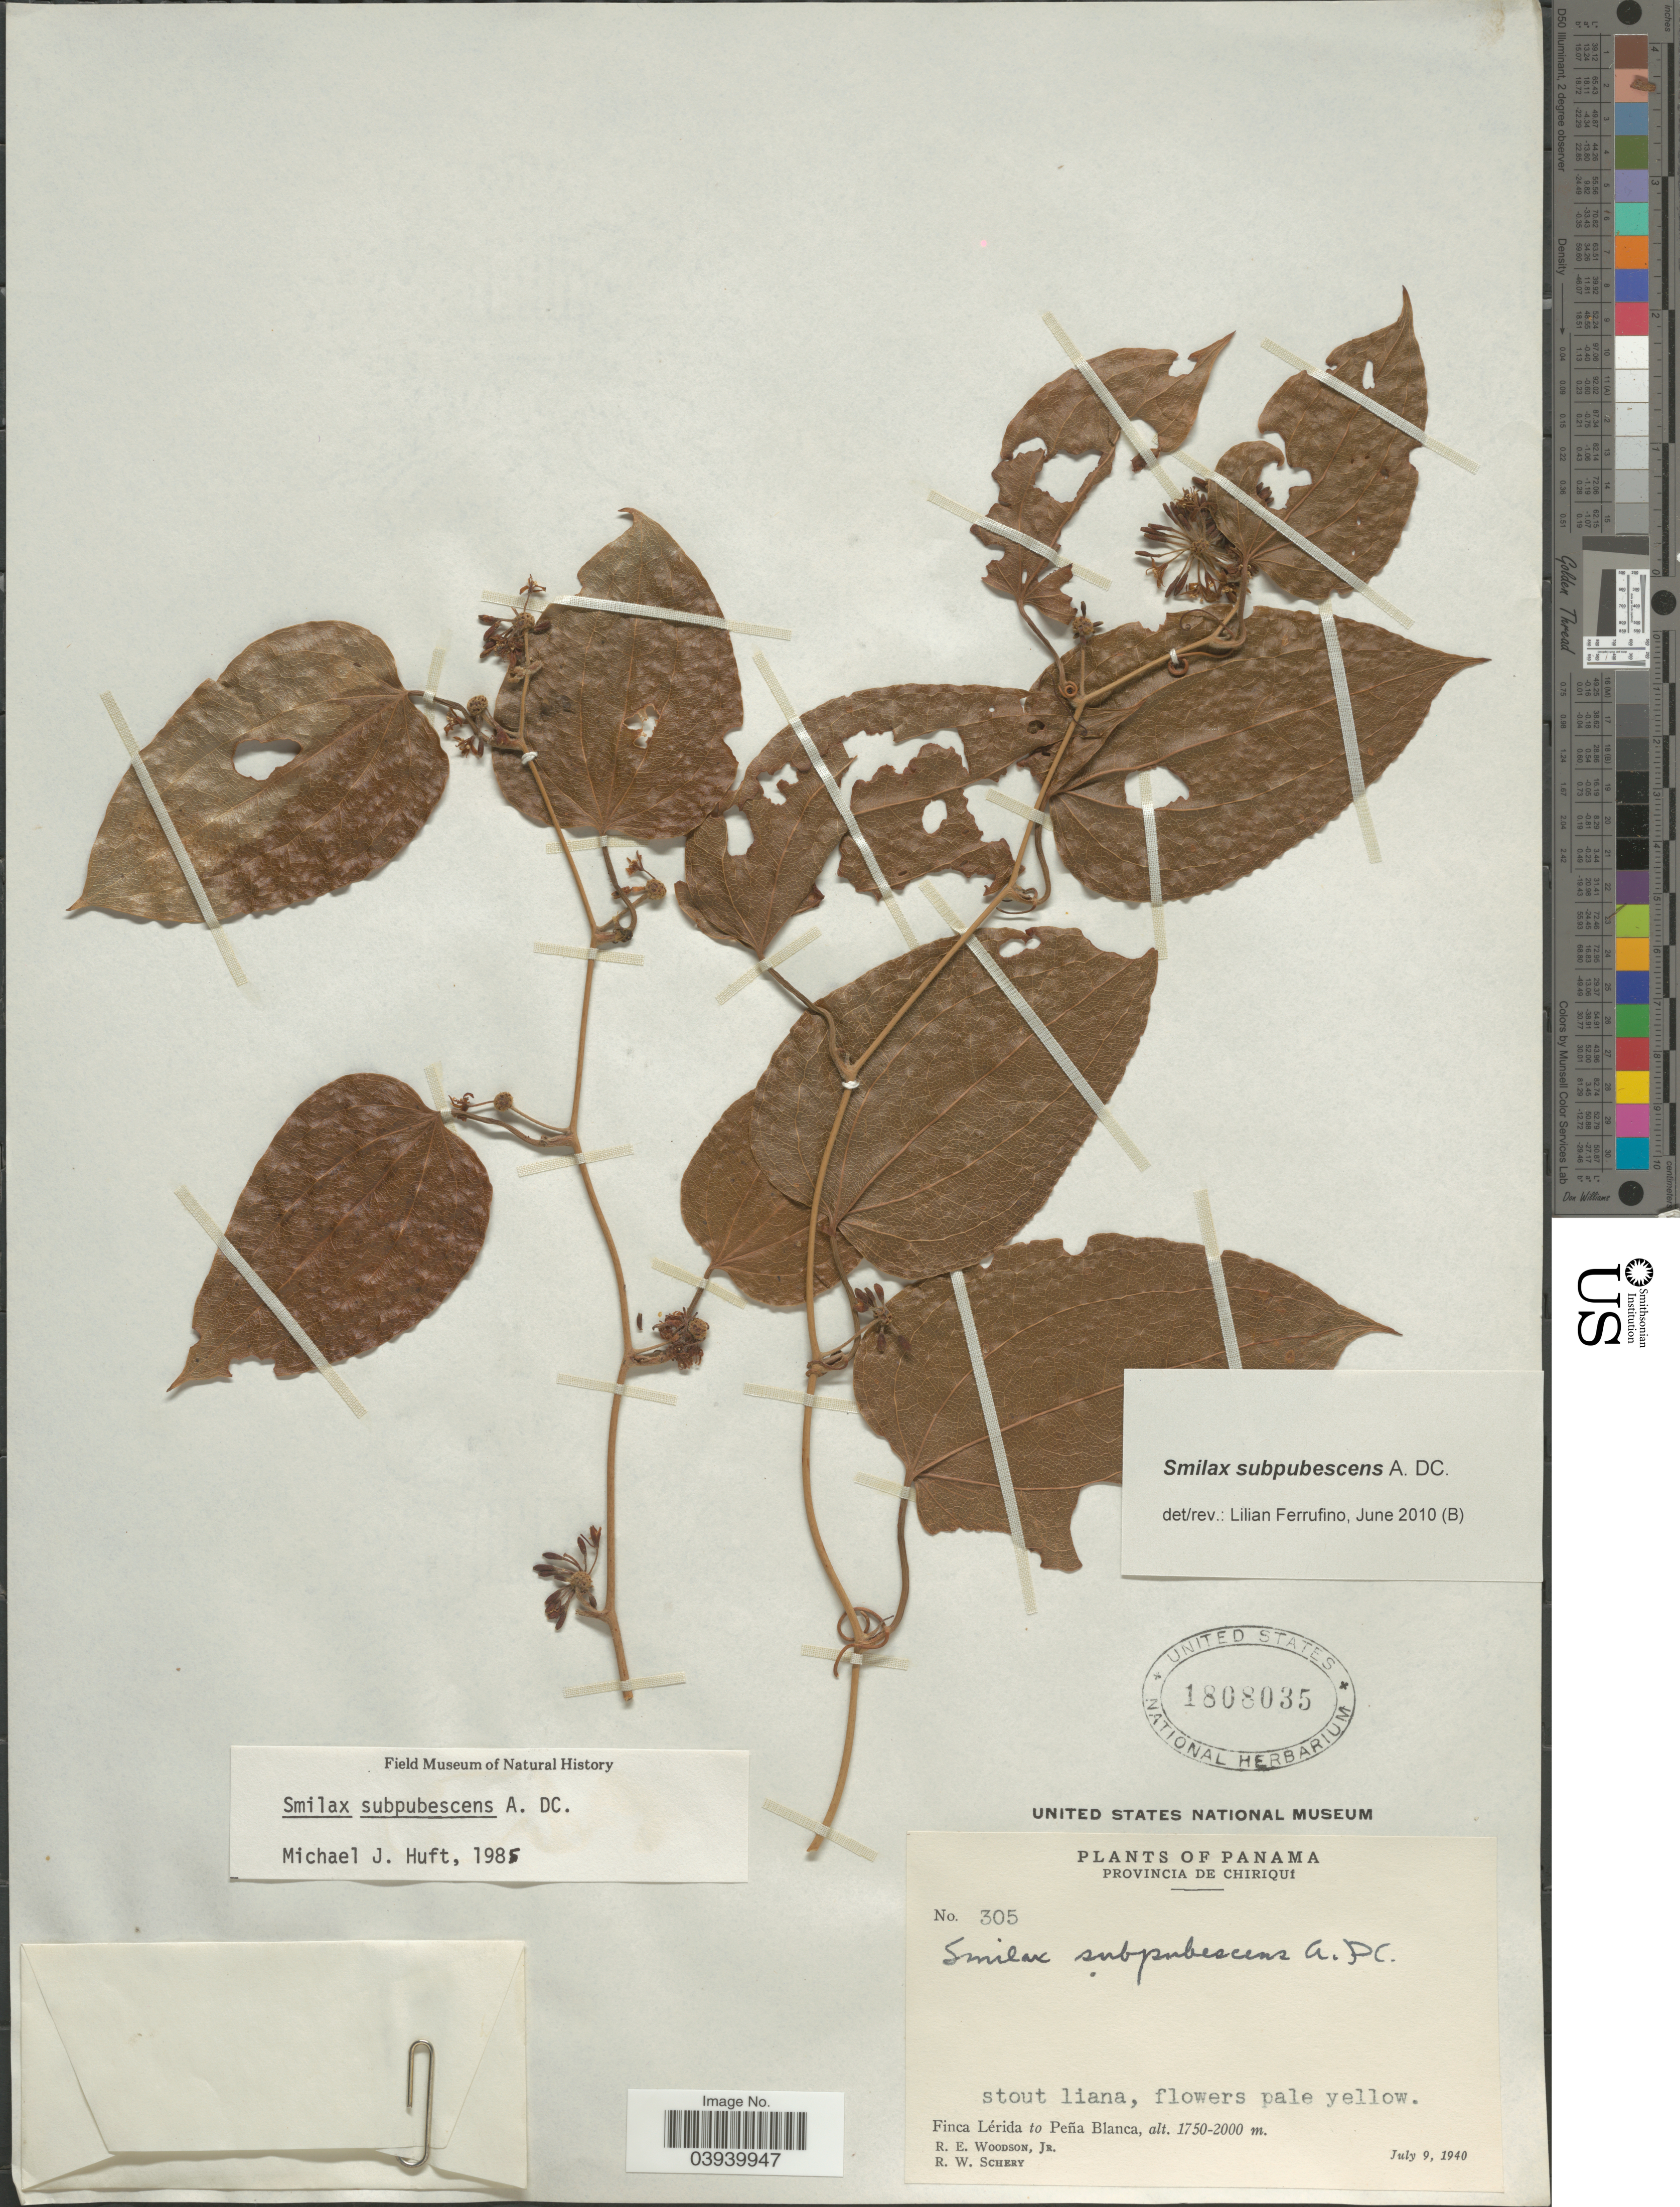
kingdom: Plantae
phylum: Tracheophyta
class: Liliopsida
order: Liliales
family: Smilacaceae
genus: Smilax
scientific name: Smilax subpubescens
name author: A. DC.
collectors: R. E. Woodson & R. W. Schery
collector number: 305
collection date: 1940-07-09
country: Panama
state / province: Chiriqui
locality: Finca Lérida to Peña Blanca.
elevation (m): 1750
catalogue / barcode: US 1808035